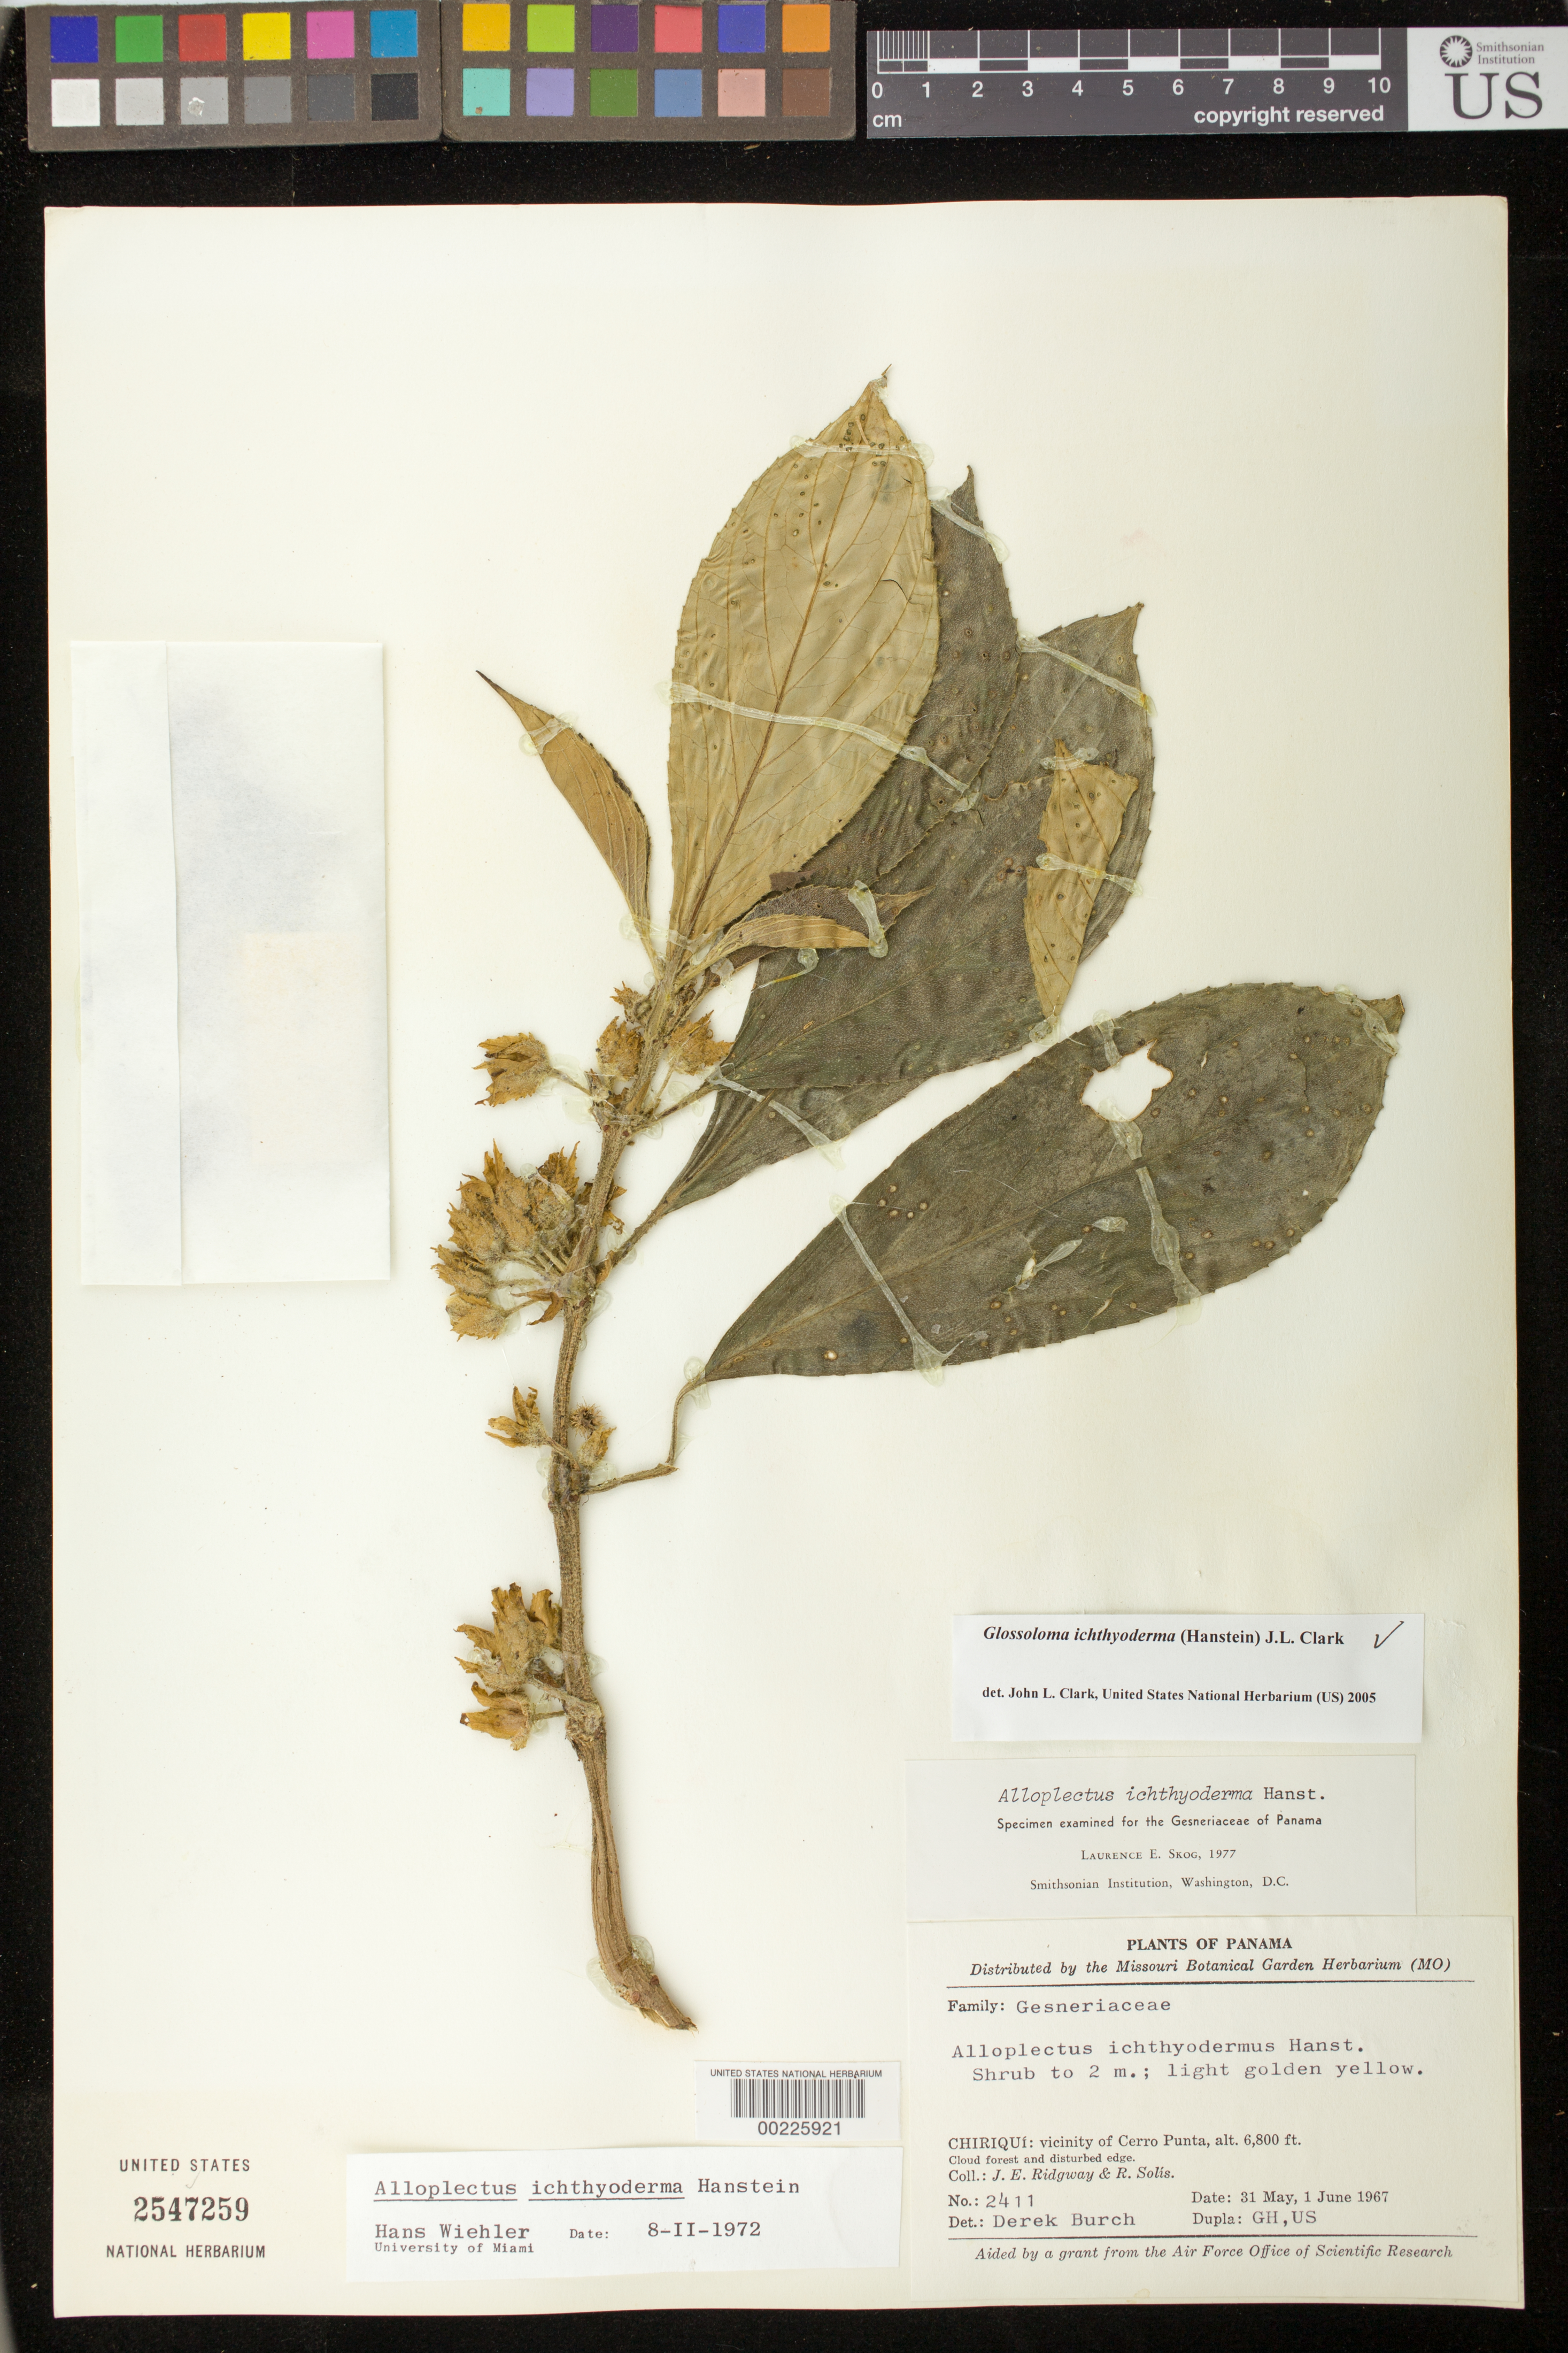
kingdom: Plantae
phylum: Tracheophyta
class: Magnoliopsida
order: Lamiales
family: Gesneriaceae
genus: Glossoloma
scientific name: Glossoloma ichthyoderma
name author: (Hanst.) J.L. Clark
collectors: J. Ridgway & F. Solis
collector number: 2411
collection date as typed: May-Jun 1967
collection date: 1967-05/1967-06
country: Panama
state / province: Chiriquí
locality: Vicinity of Cerro Punta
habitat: Cloud forest and disturbed edge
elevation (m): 2073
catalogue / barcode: US 2547259